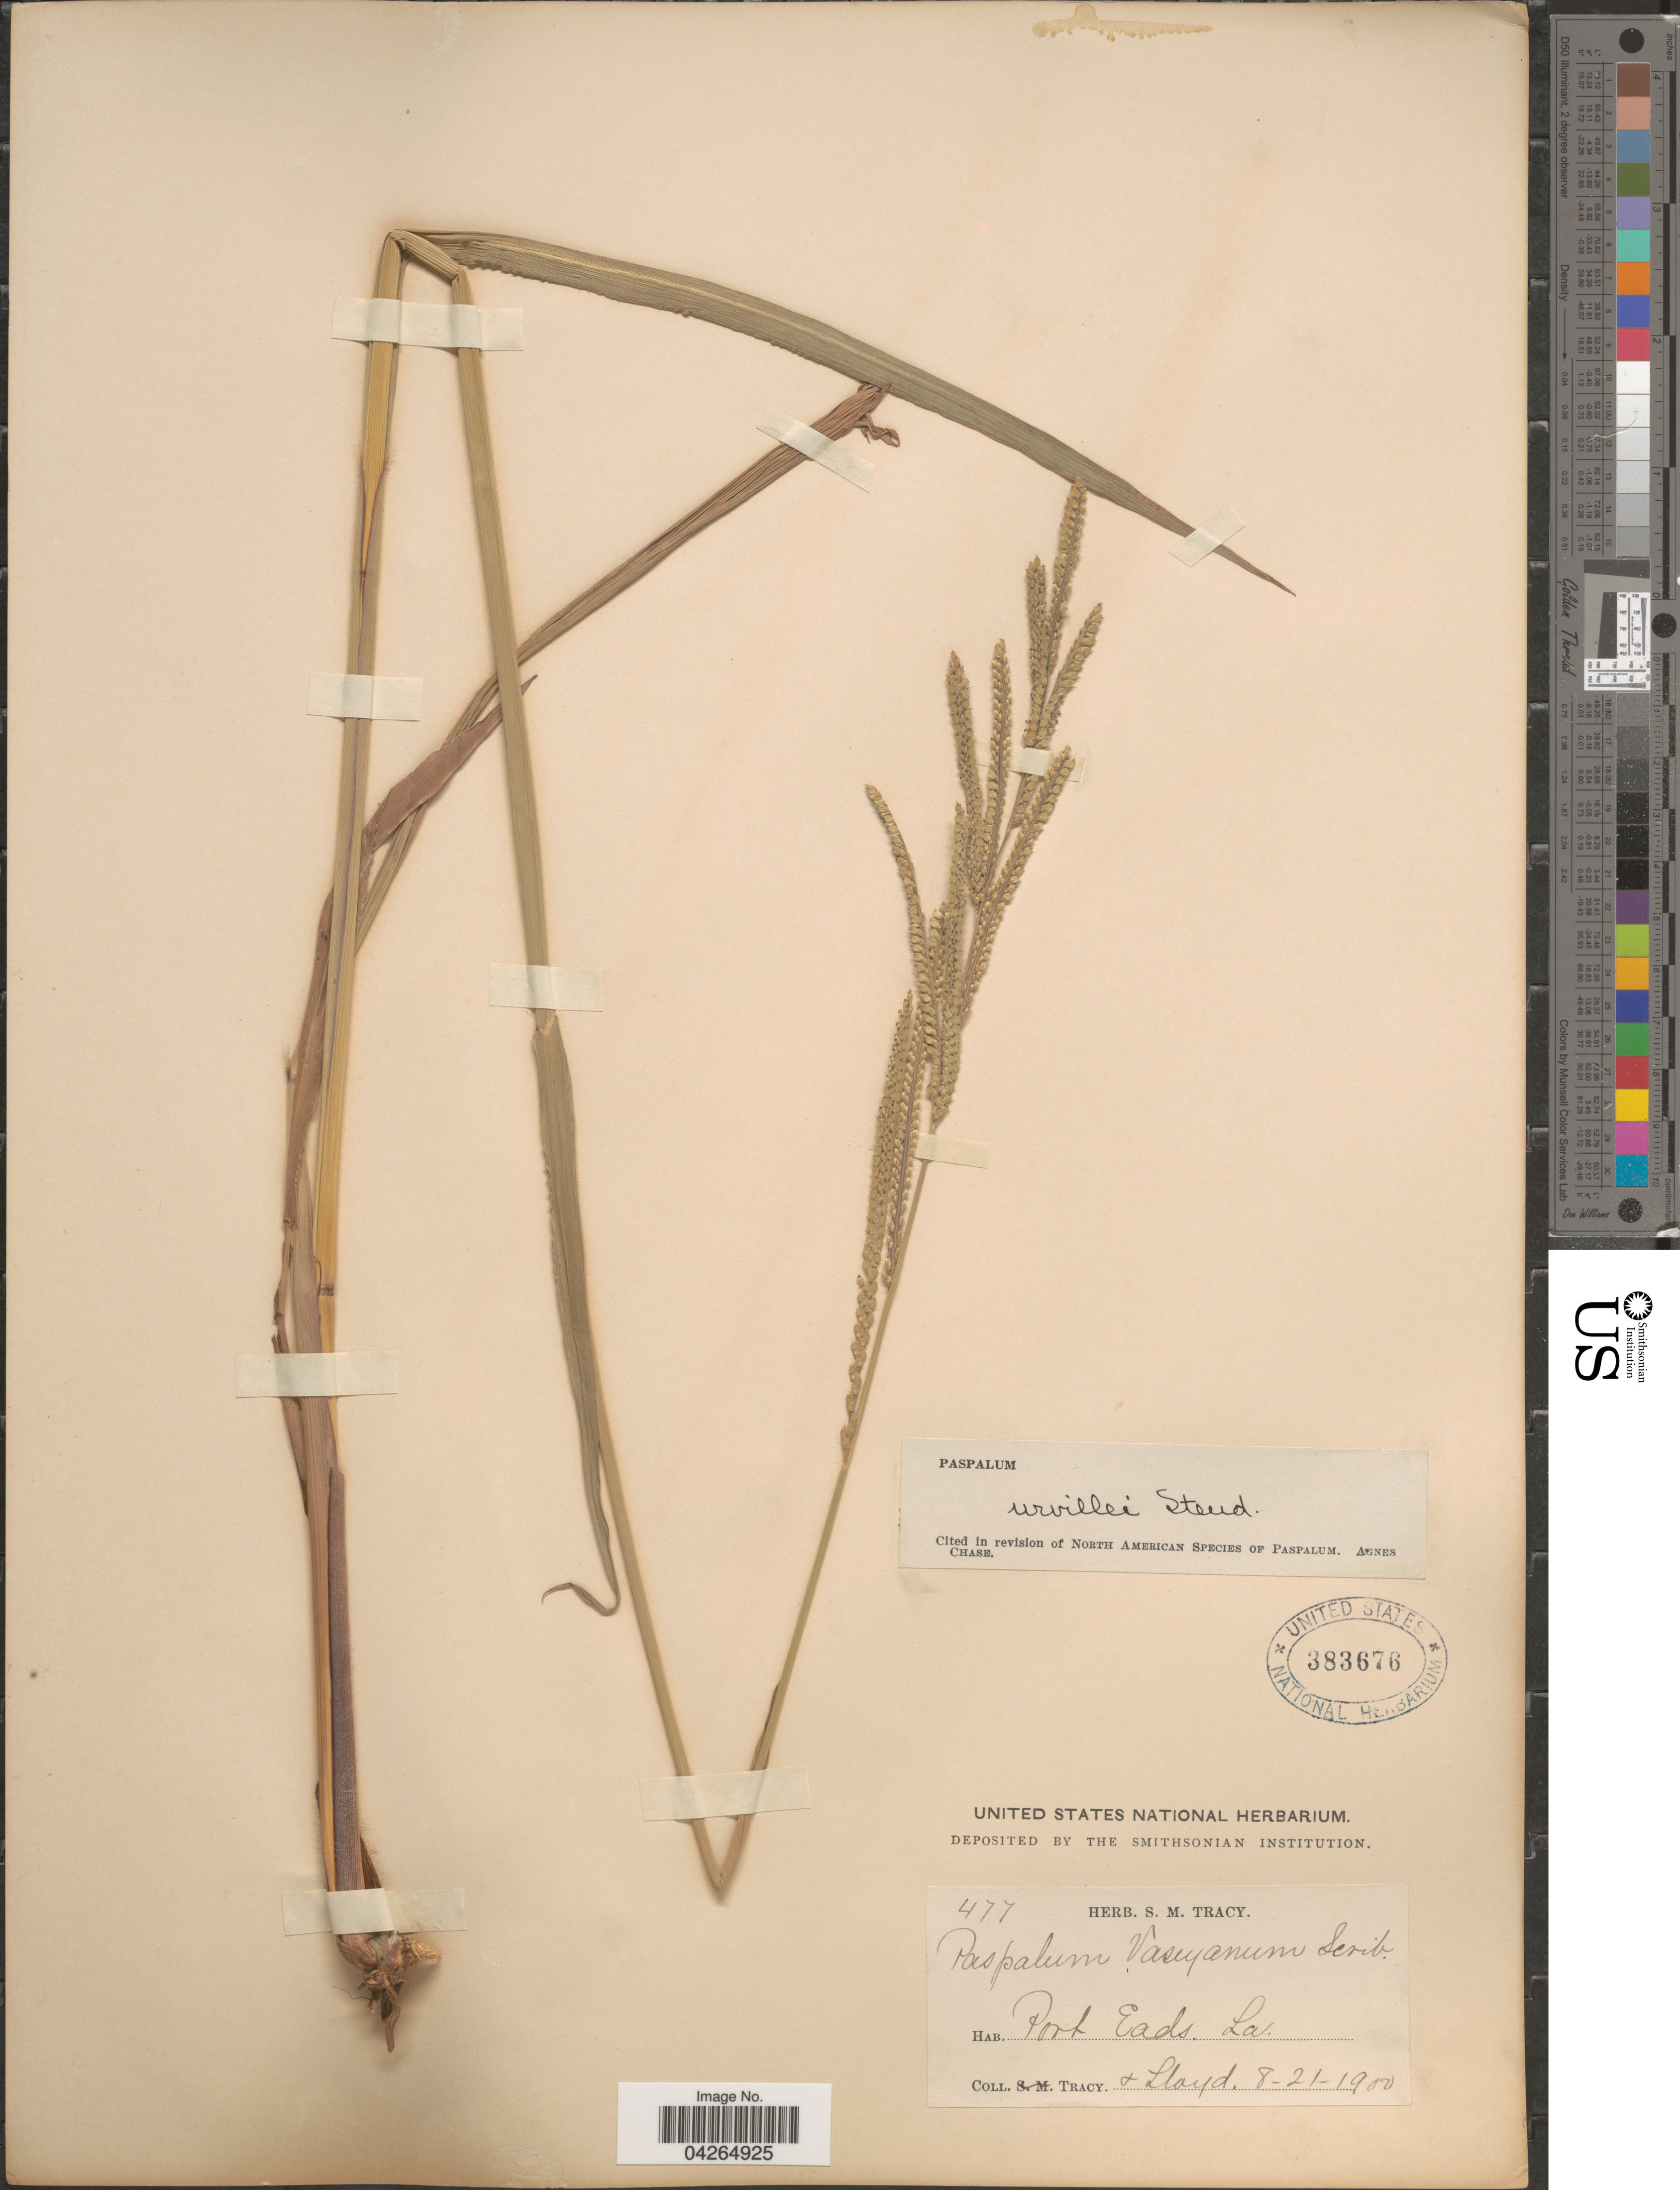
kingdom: Plantae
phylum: Tracheophyta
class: Liliopsida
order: Poales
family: Poaceae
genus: Paspalum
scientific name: Paspalum urvillei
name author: Steud.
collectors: -- Lloyd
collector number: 477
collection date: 1900-08-21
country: United States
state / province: Louisiana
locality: Port Eads.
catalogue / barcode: US 383676